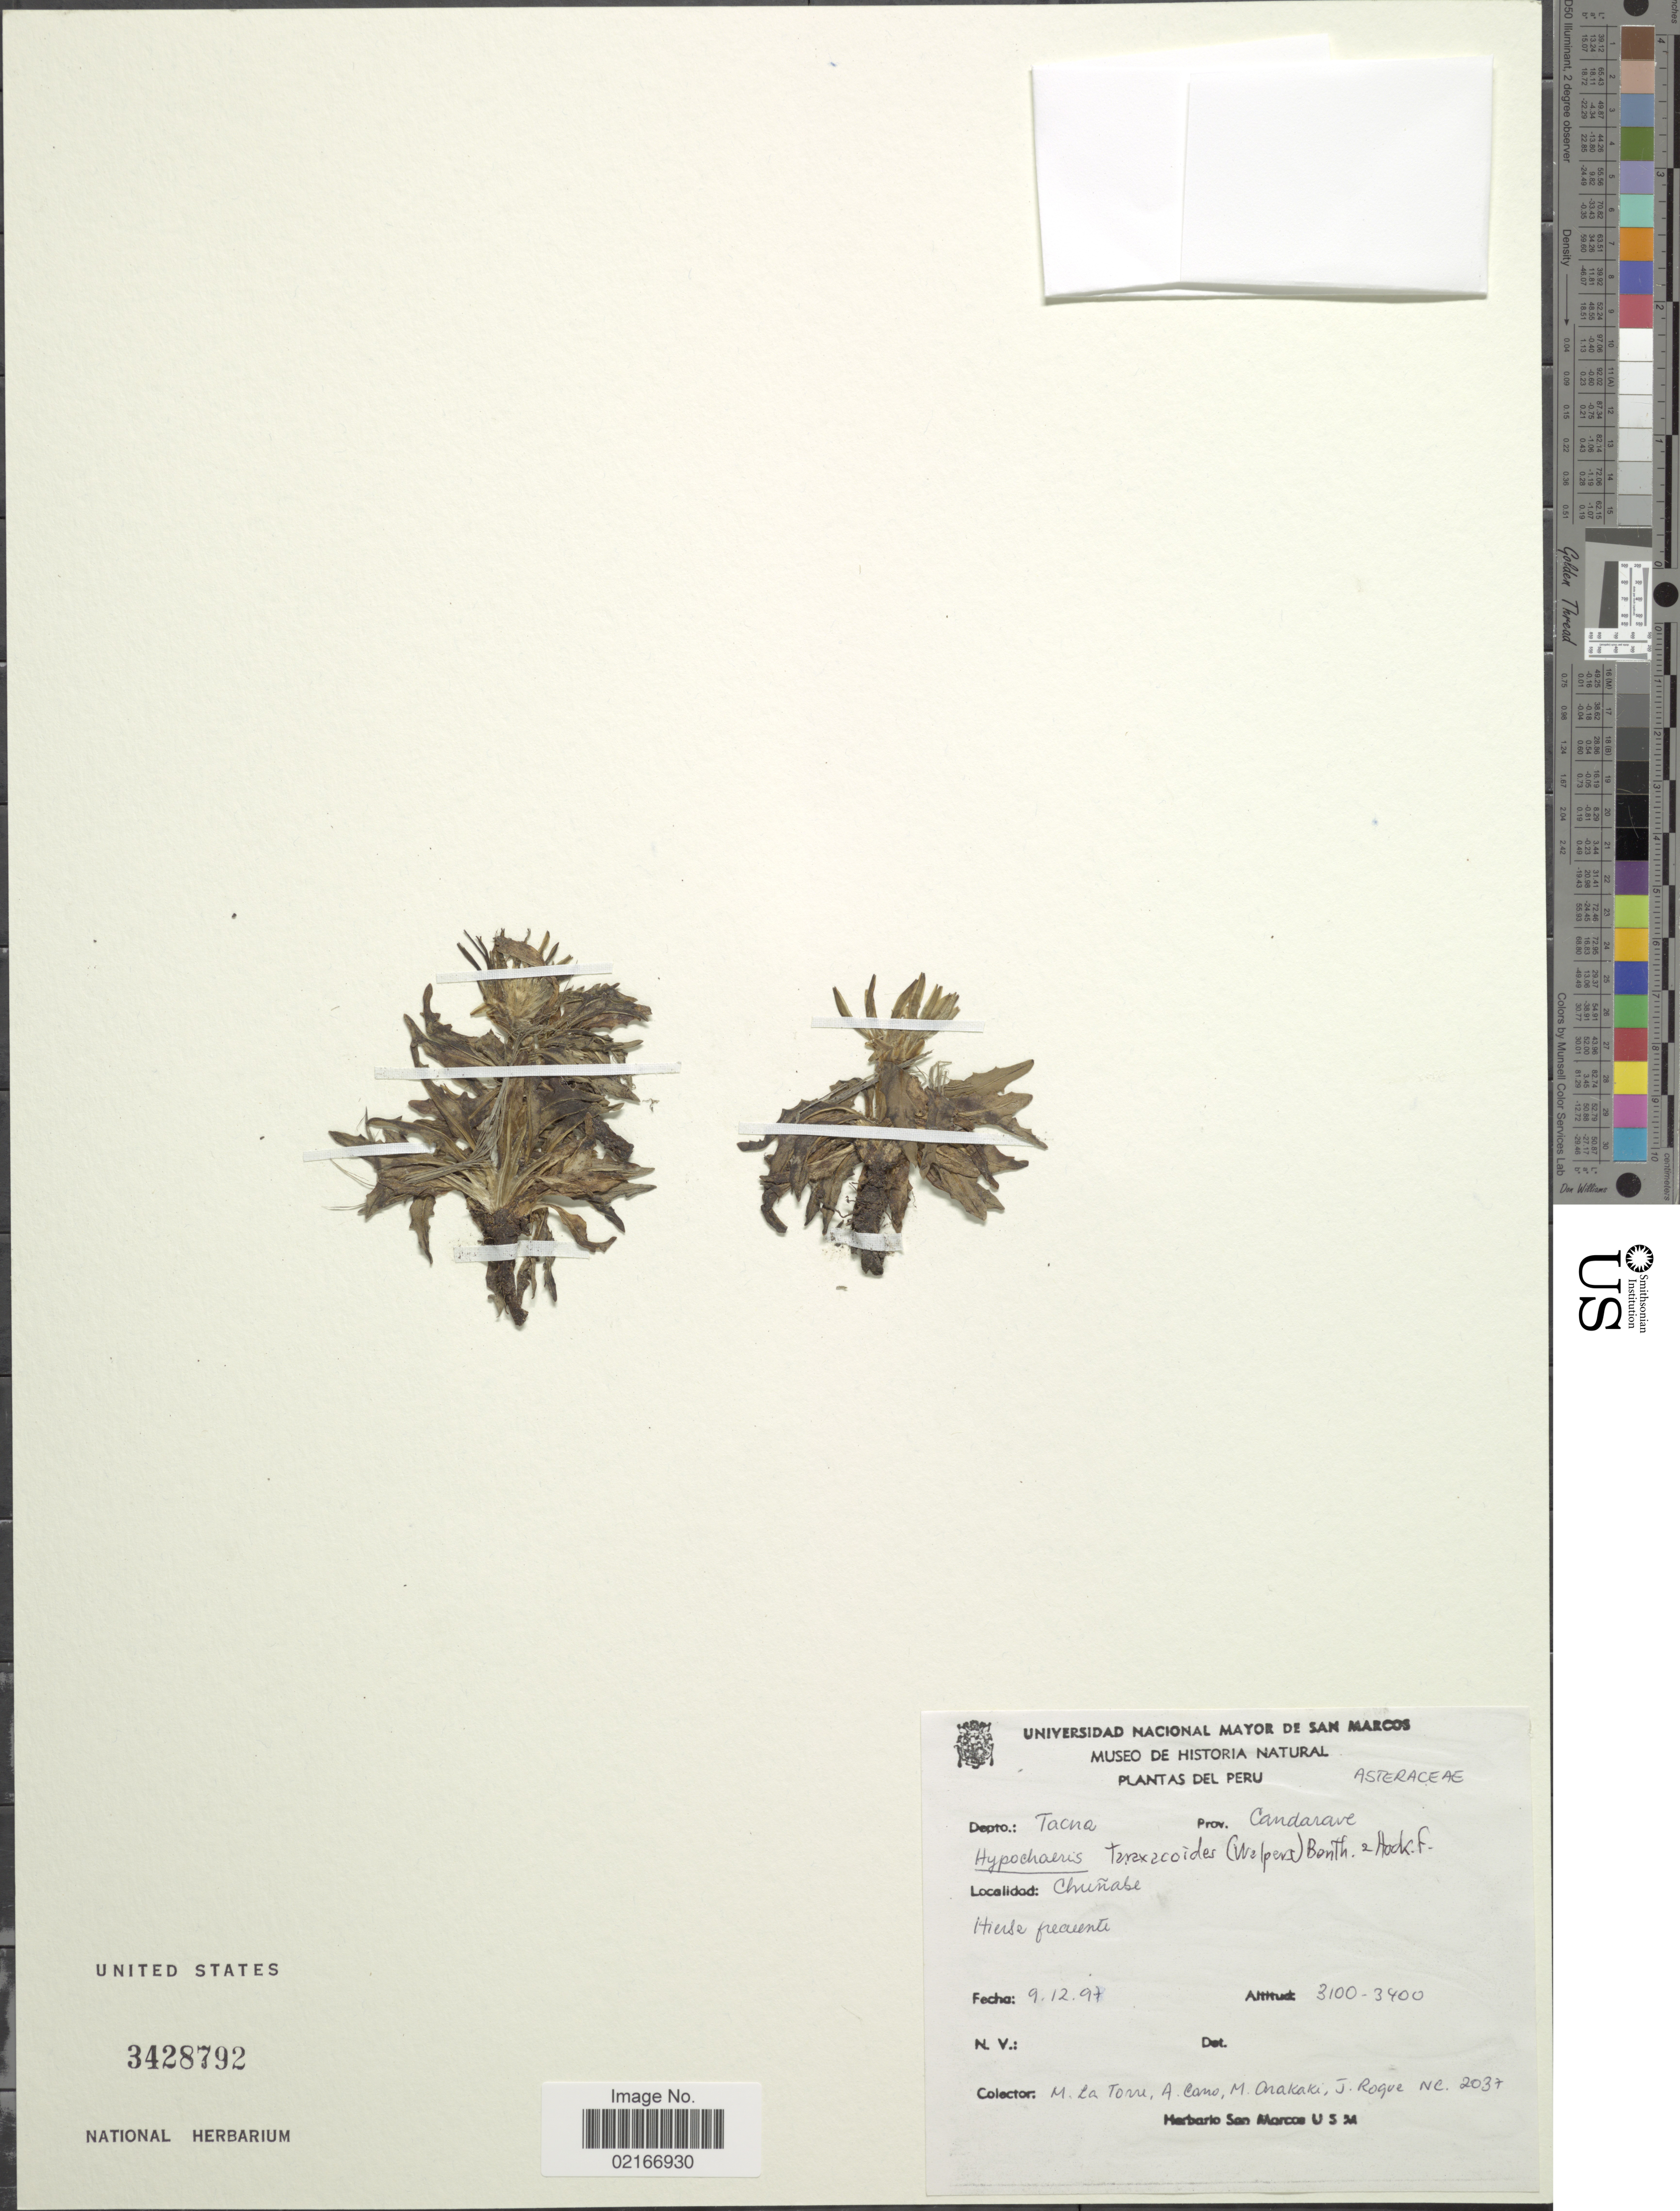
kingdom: Plantae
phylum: Tracheophyta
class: Magnoliopsida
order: Asterales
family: Asteraceae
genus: Hypochaeris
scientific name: Hypochaeris taraxacoides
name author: Ball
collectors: M. I. La Torre, A. Cano, M. Arakaki & J. Rogue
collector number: NC 2037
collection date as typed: Transcribed d/m/y: 9/12/97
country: Peru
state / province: Tacna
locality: Prov. Candarave. Chuñabe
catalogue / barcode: US 3428792